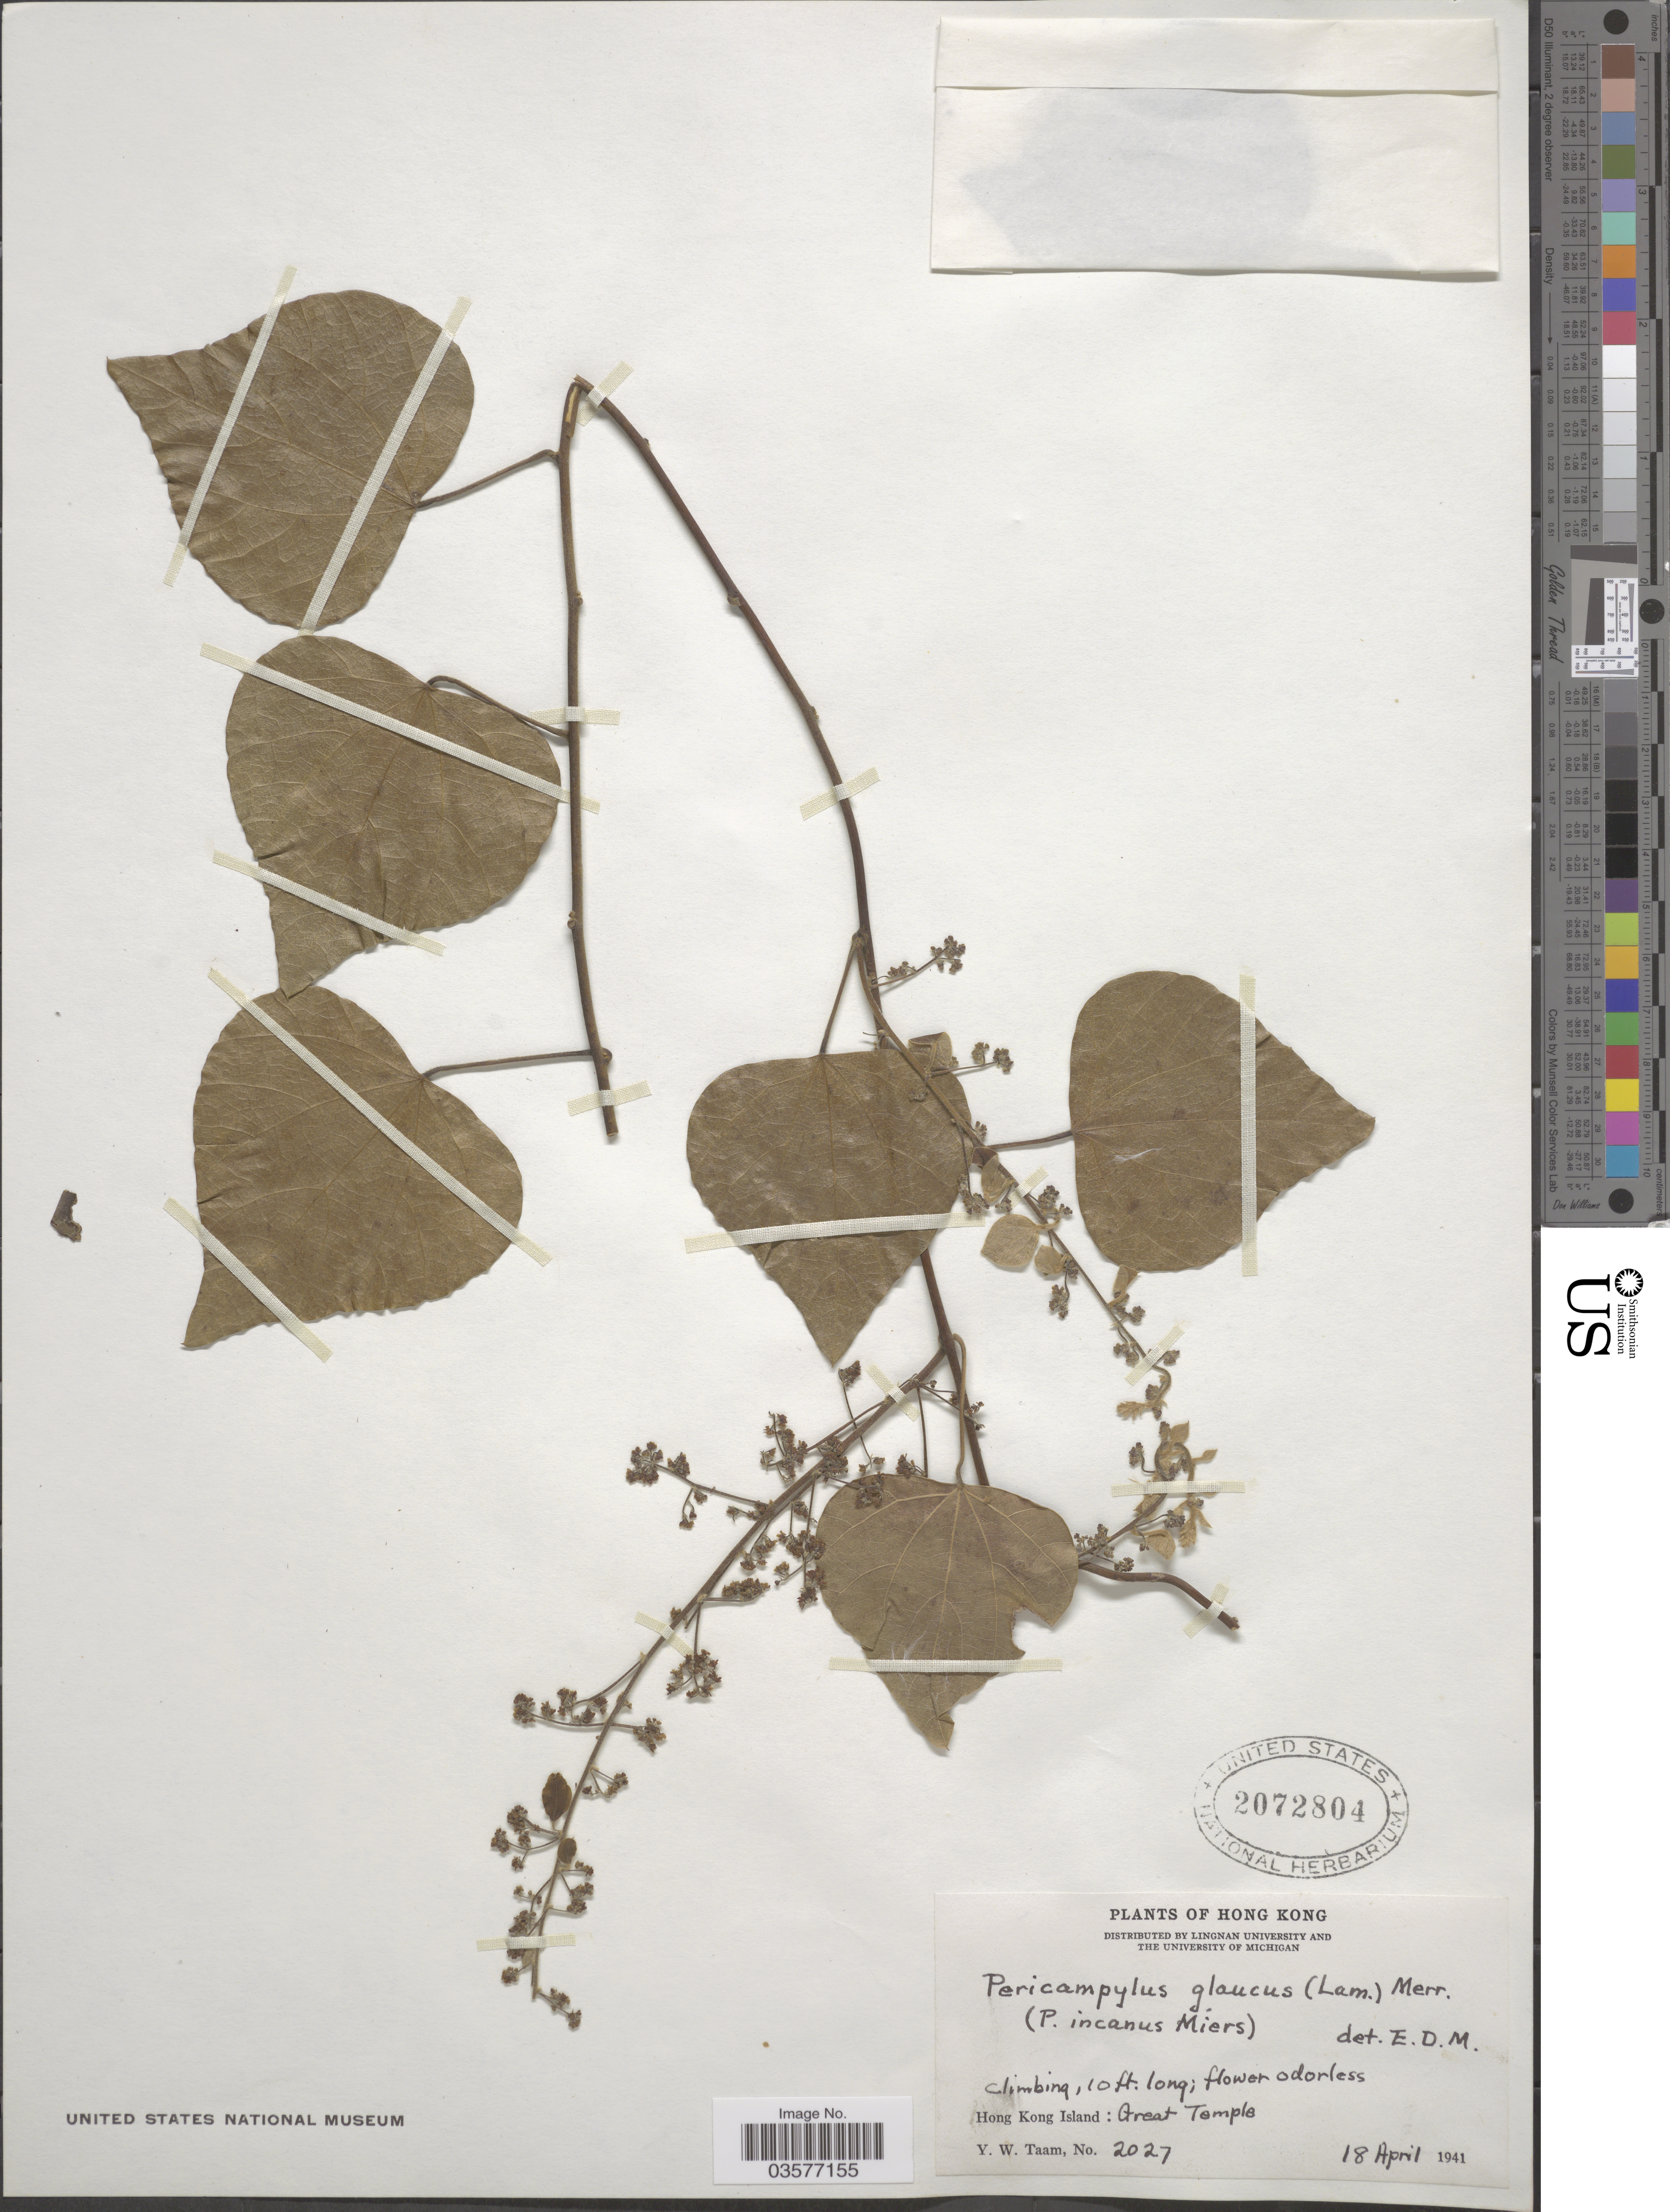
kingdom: Plantae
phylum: Tracheophyta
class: Magnoliopsida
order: Ranunculales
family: Menispermaceae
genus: Pericampylus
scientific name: Pericampylus glaucus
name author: (Lam.) Merr.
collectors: Y. W. Taam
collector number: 2027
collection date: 1941-04-18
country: China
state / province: Hong Kong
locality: Hong Kong Island: Great Temple.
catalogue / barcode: US 2072804